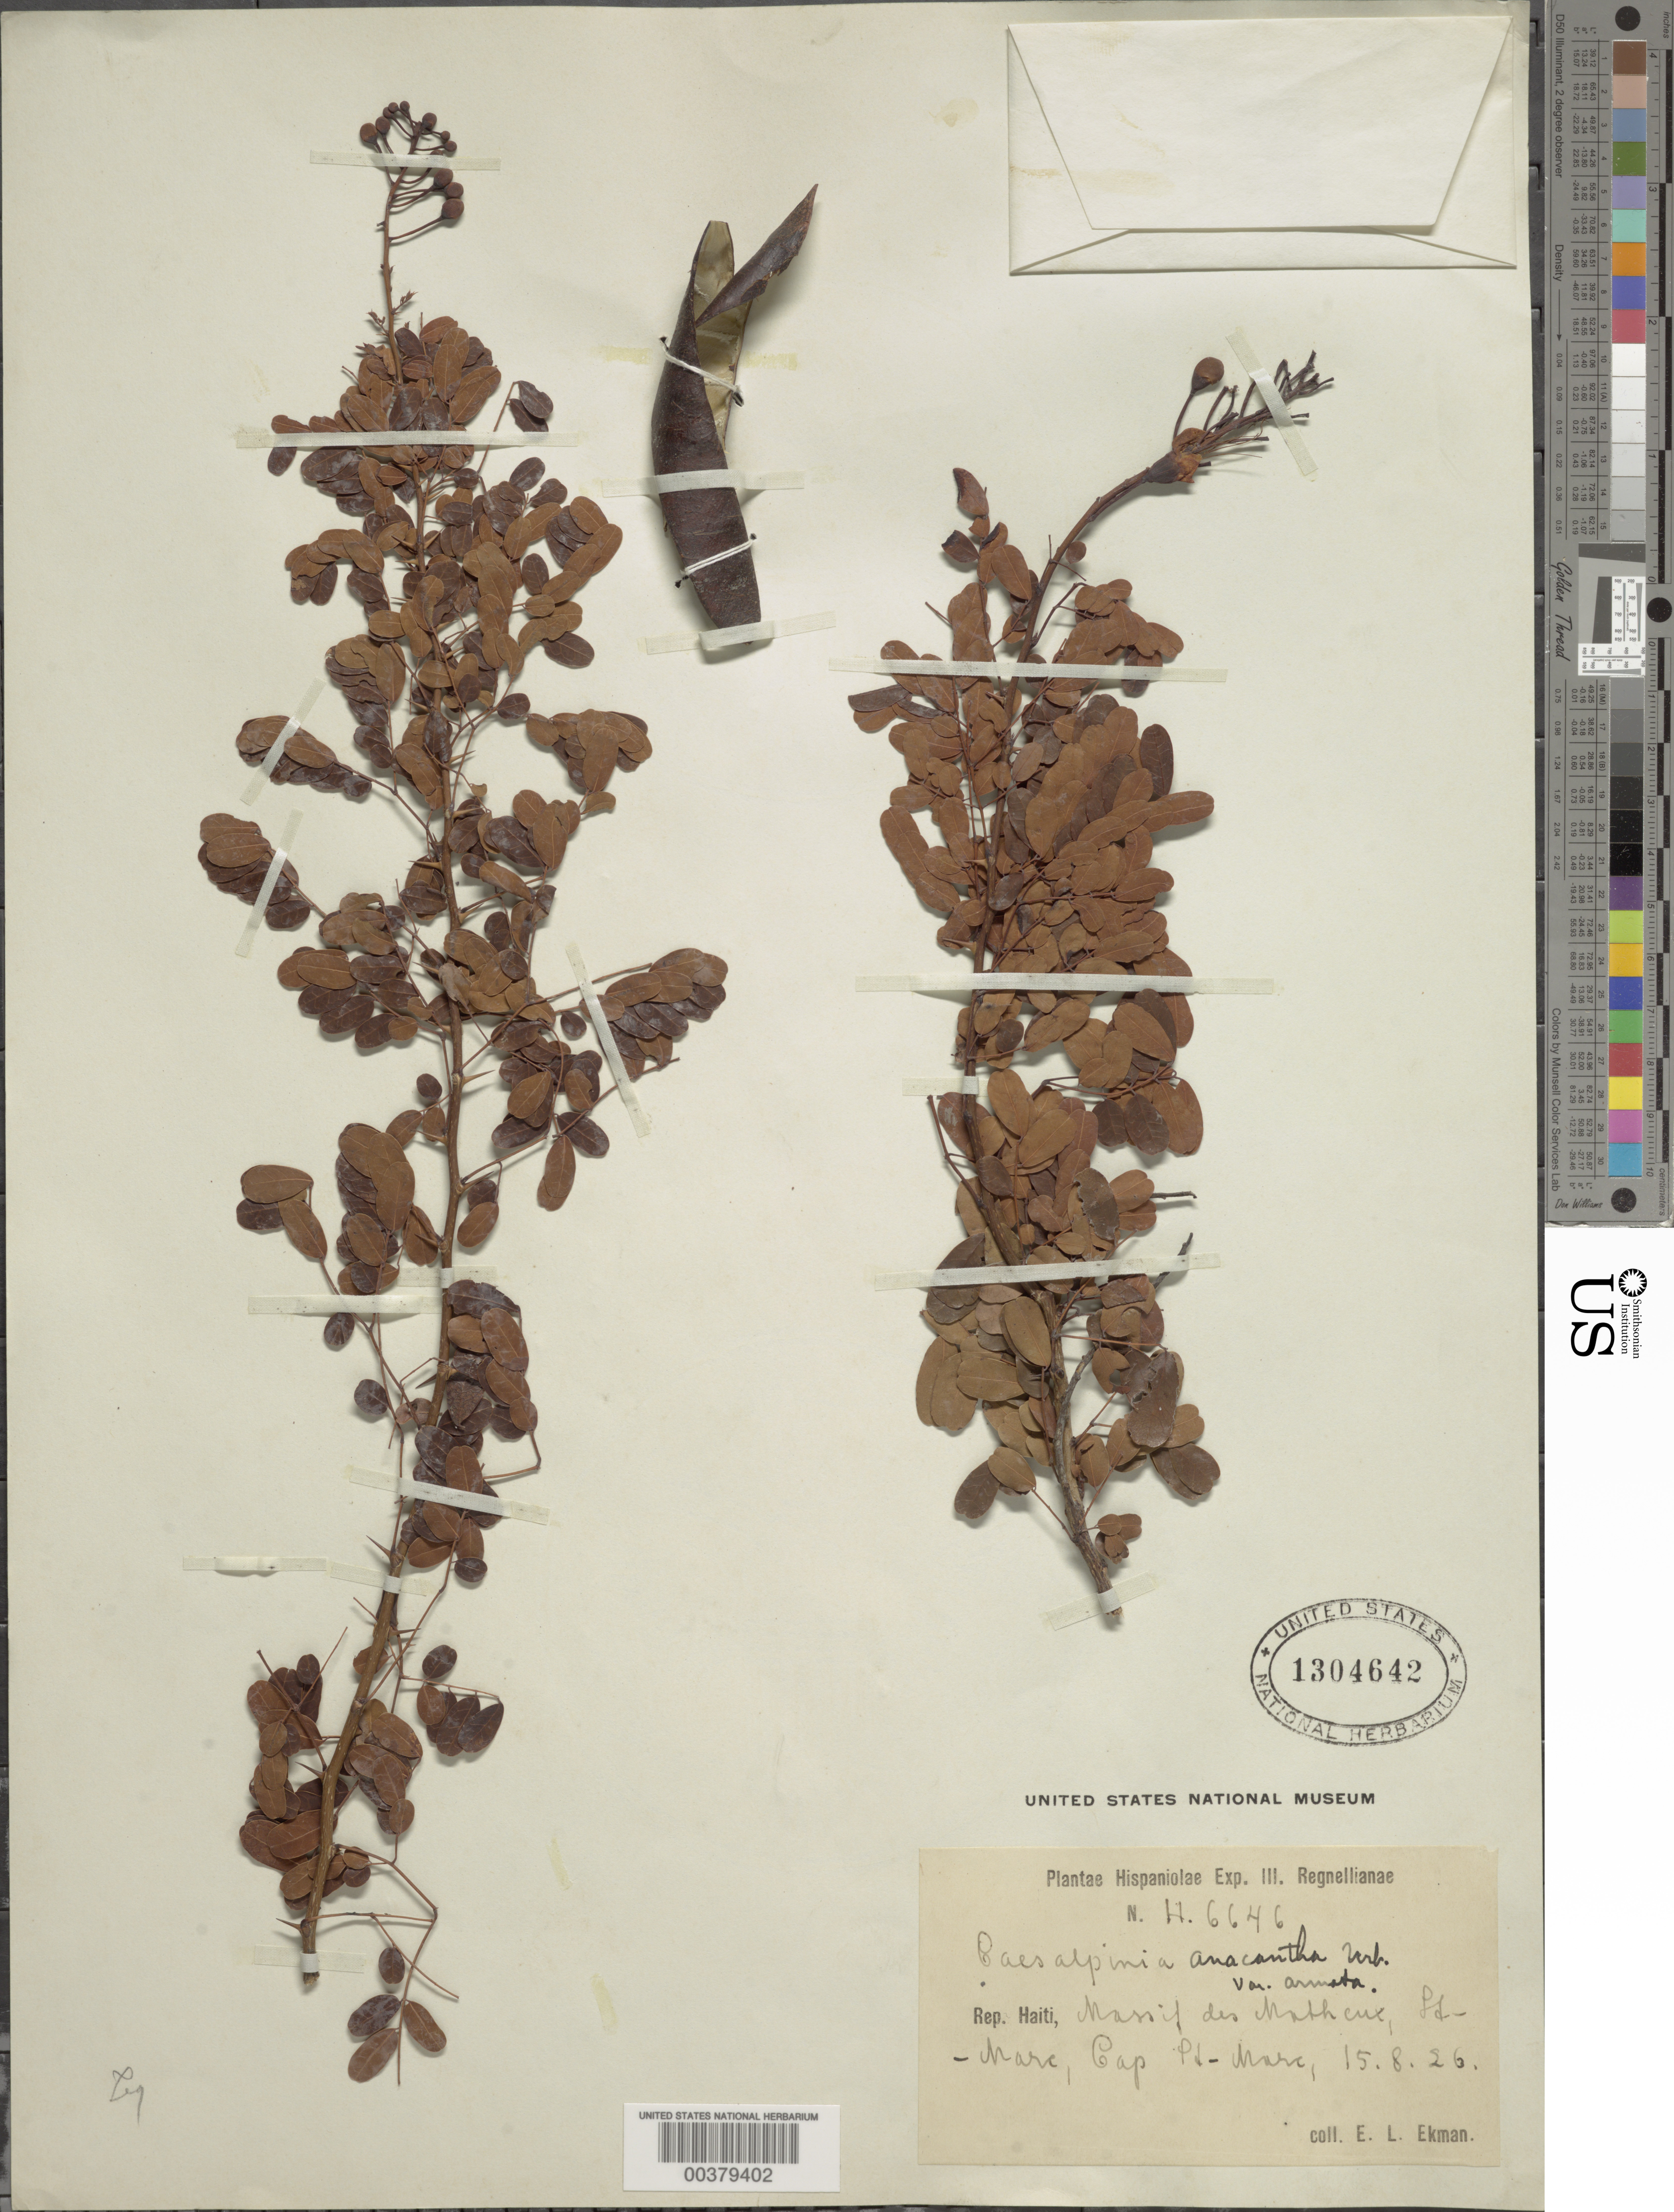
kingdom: Plantae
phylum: Tracheophyta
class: Magnoliopsida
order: Fabales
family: Fabaceae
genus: Caesalpinia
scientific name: Caesalpinia anacantha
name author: Urb.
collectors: E. L. Ekman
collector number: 6646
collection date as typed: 15 Aug 1926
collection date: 1926-08-15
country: Haiti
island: Hispaniola Island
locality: Massif des matheux, pd-marc, cap pd-marc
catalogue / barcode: US 1304642